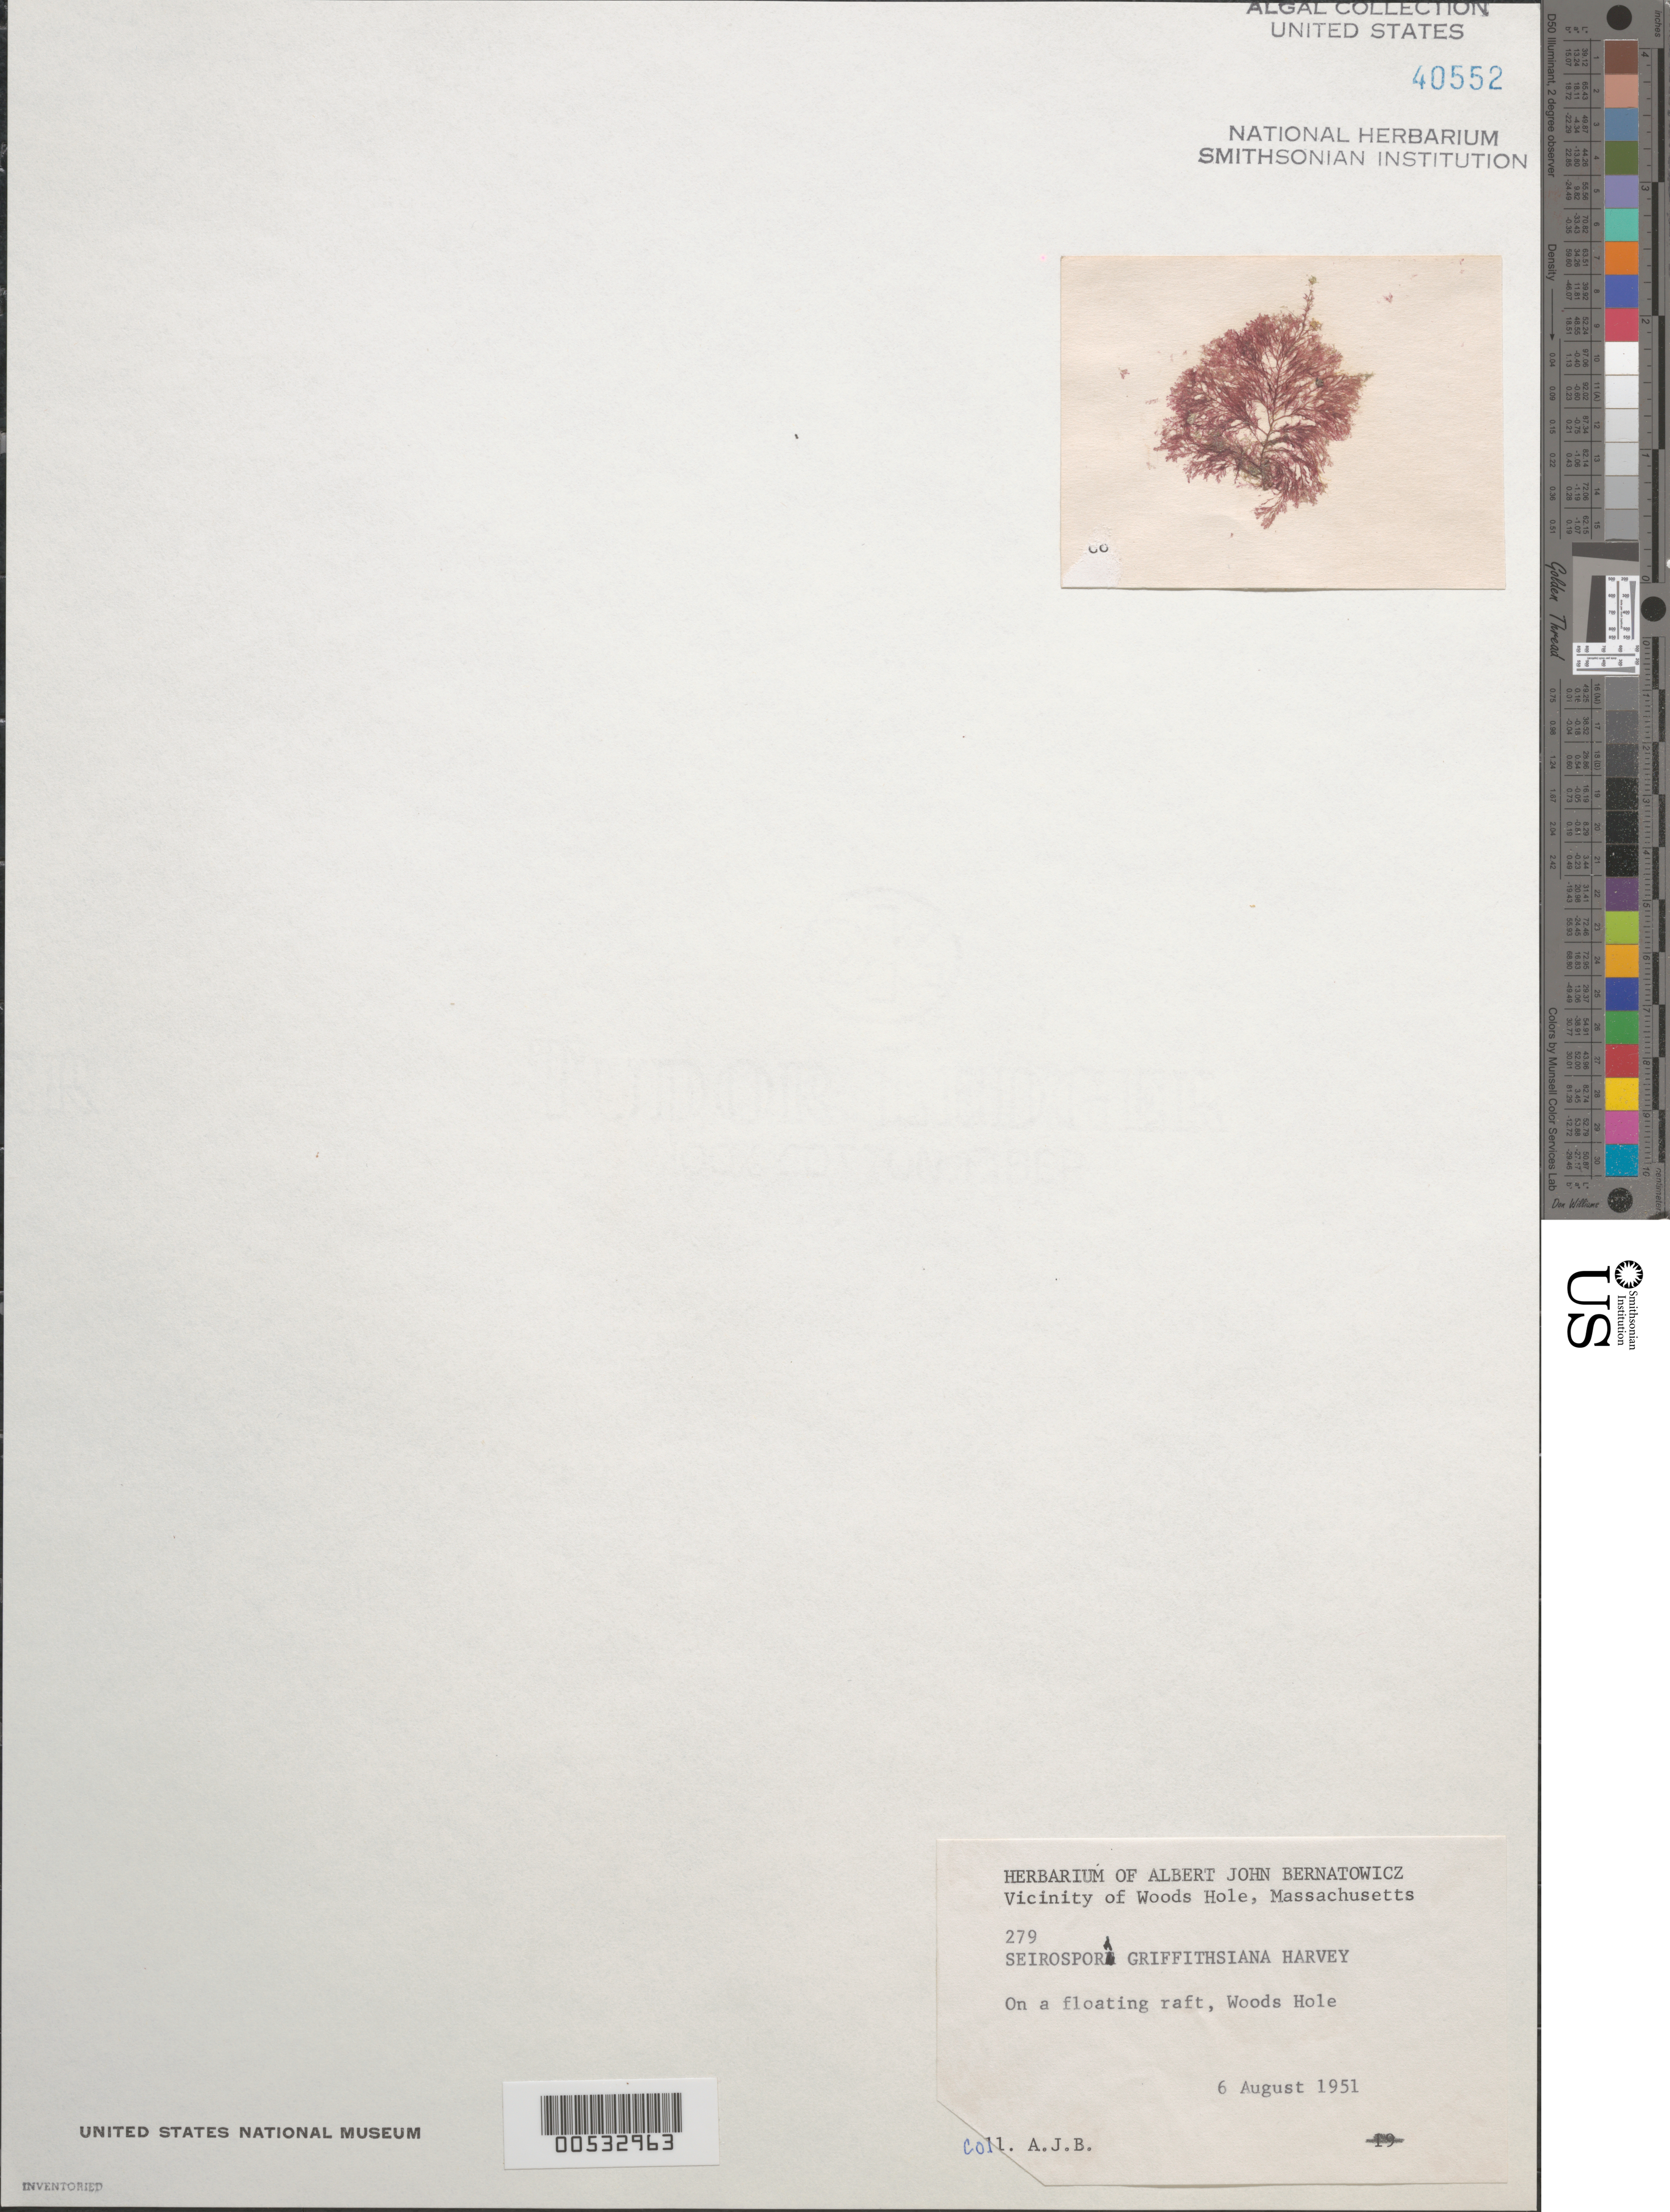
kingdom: Plantae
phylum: Rhodophyta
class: Florideophyceae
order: Ceramiales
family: Callithamniaceae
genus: Seirospora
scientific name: Seirospora interrupta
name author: (Sm.) F. Schmitz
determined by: Algae name updating Project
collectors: A. Bernatowicz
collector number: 279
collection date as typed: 06 Aug 1951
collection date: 1951-08-06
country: United States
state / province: Massachusetts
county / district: Barnstable County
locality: Woods Hole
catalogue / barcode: US 40552